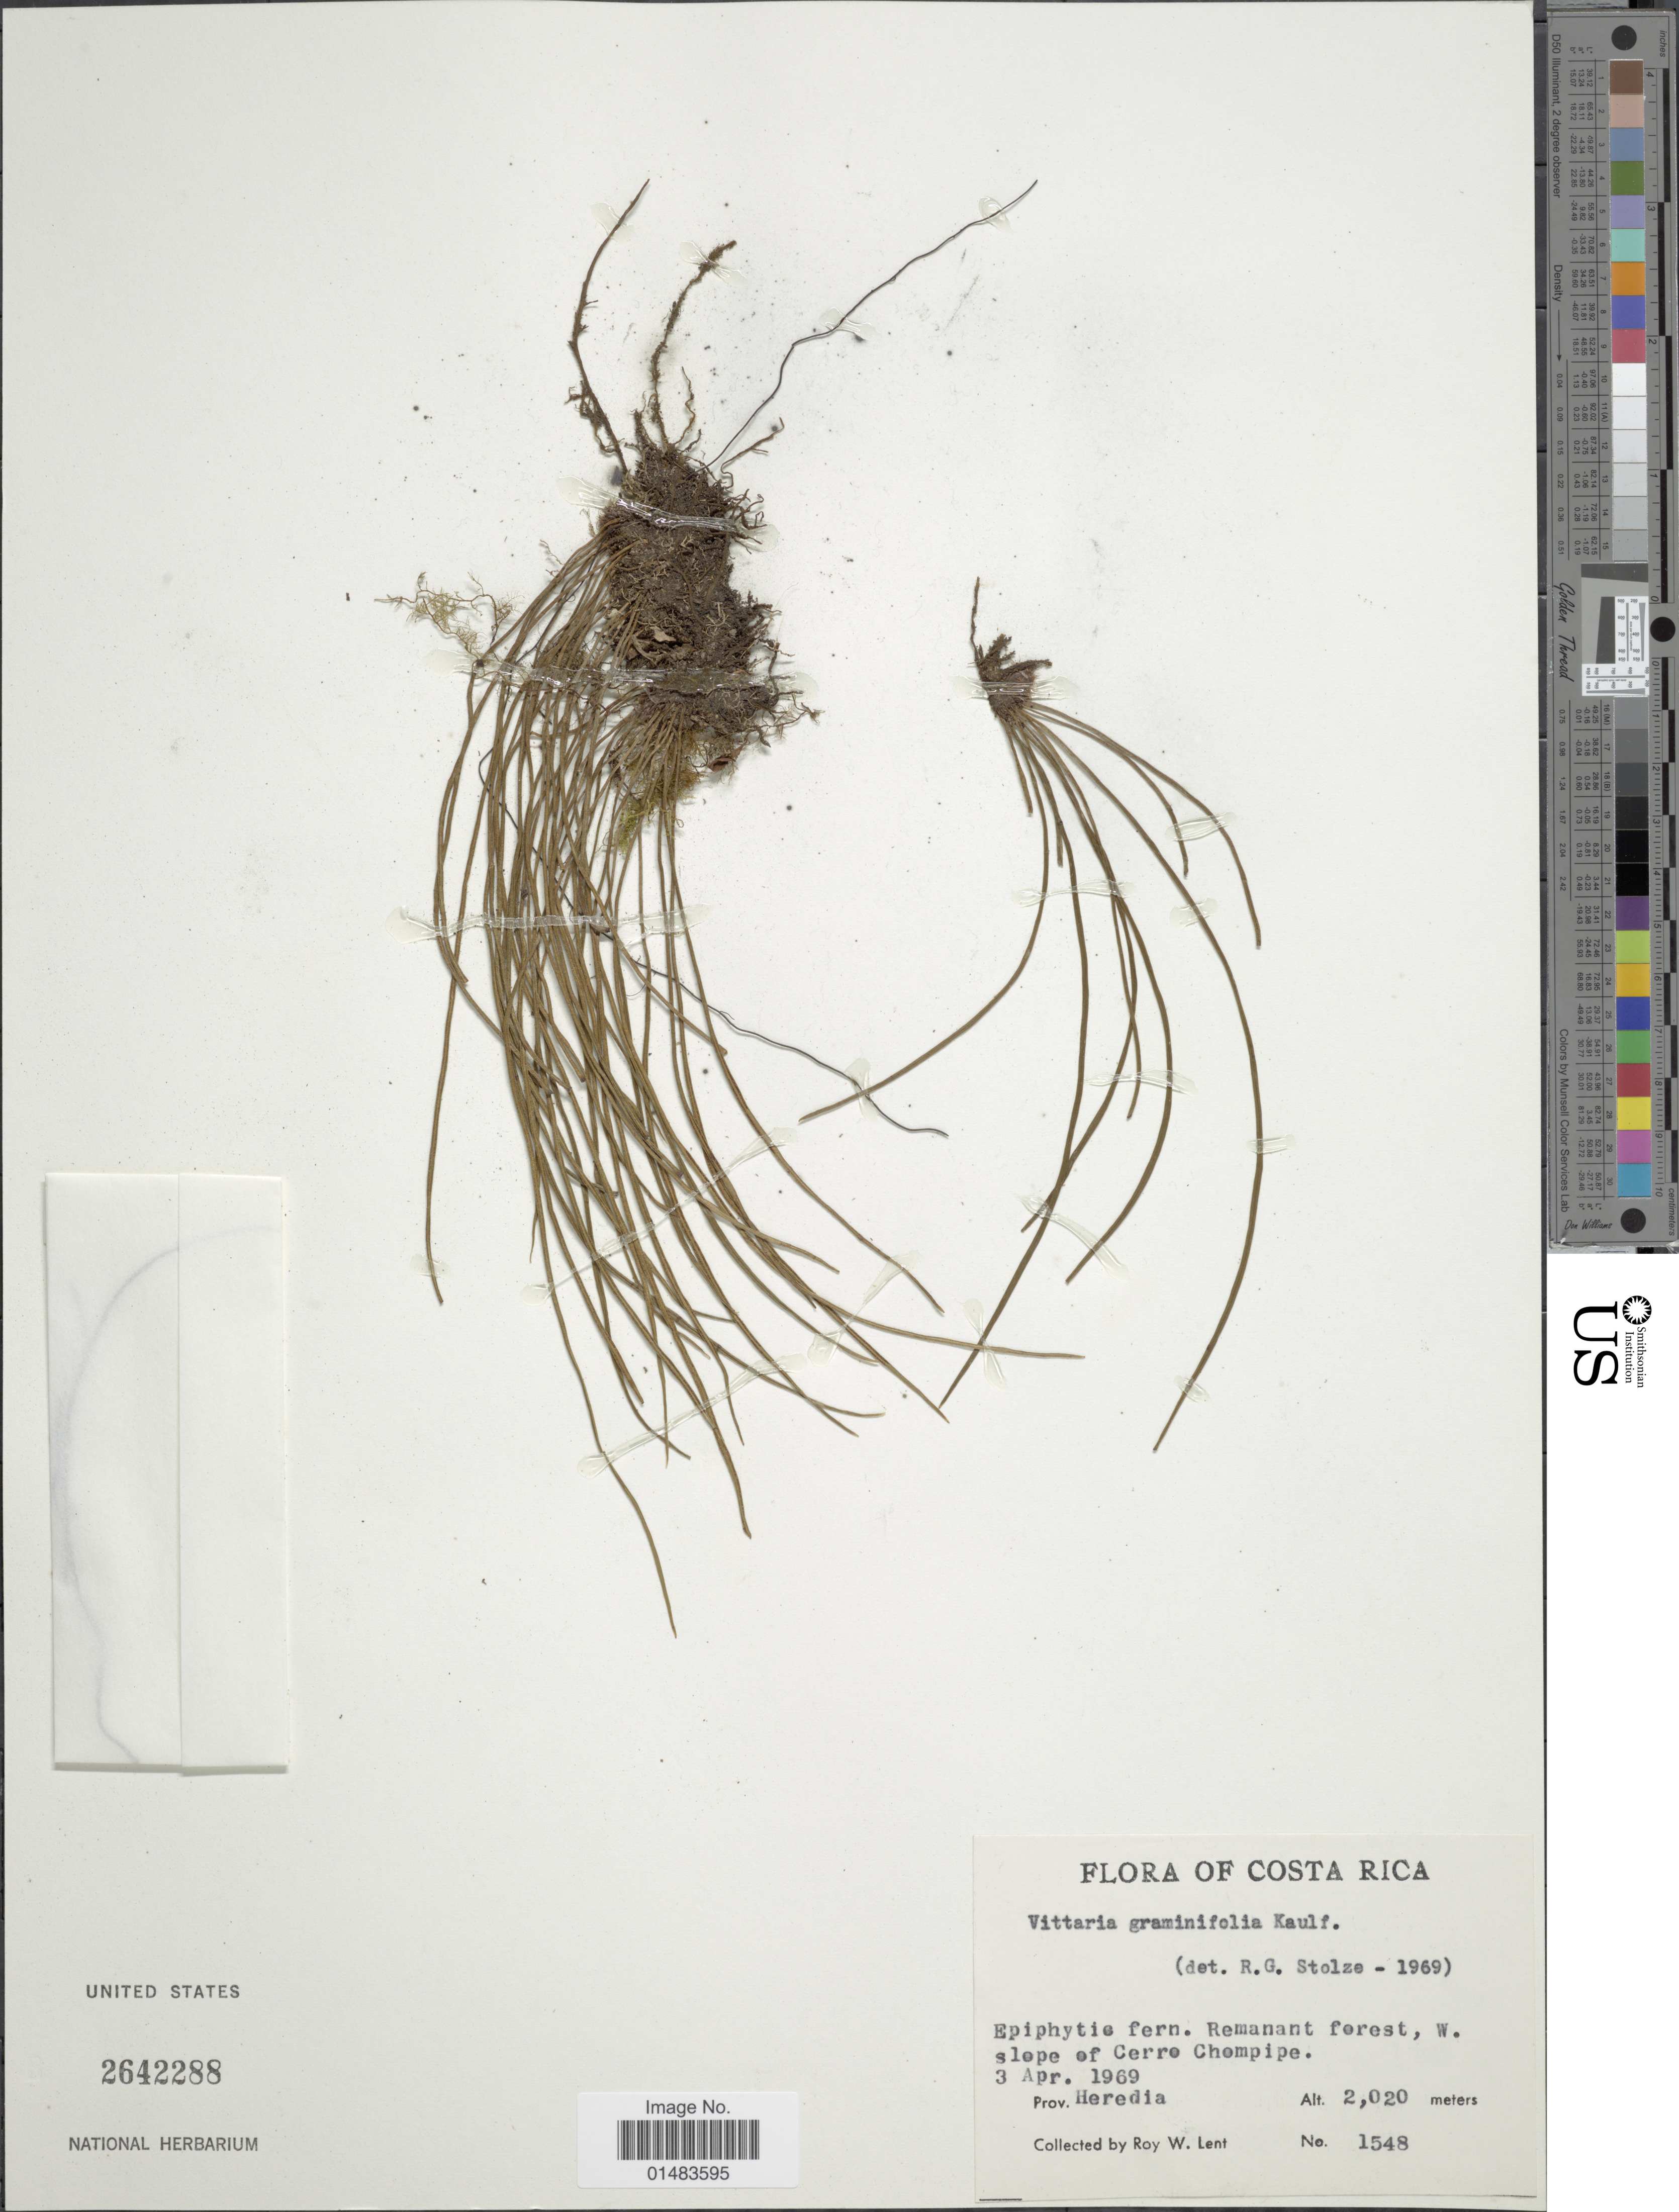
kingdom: Plantae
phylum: Tracheophyta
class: Polypodiopsida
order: Polypodiales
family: Pteridaceae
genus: Vittaria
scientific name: Vittaria graminifolia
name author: Kaulf.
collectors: R. W. Lent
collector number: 1548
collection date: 1969-04-03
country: Costa Rica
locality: Costa Rica, W. slope of Cerro Chompipe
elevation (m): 2020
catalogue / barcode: US 2642288